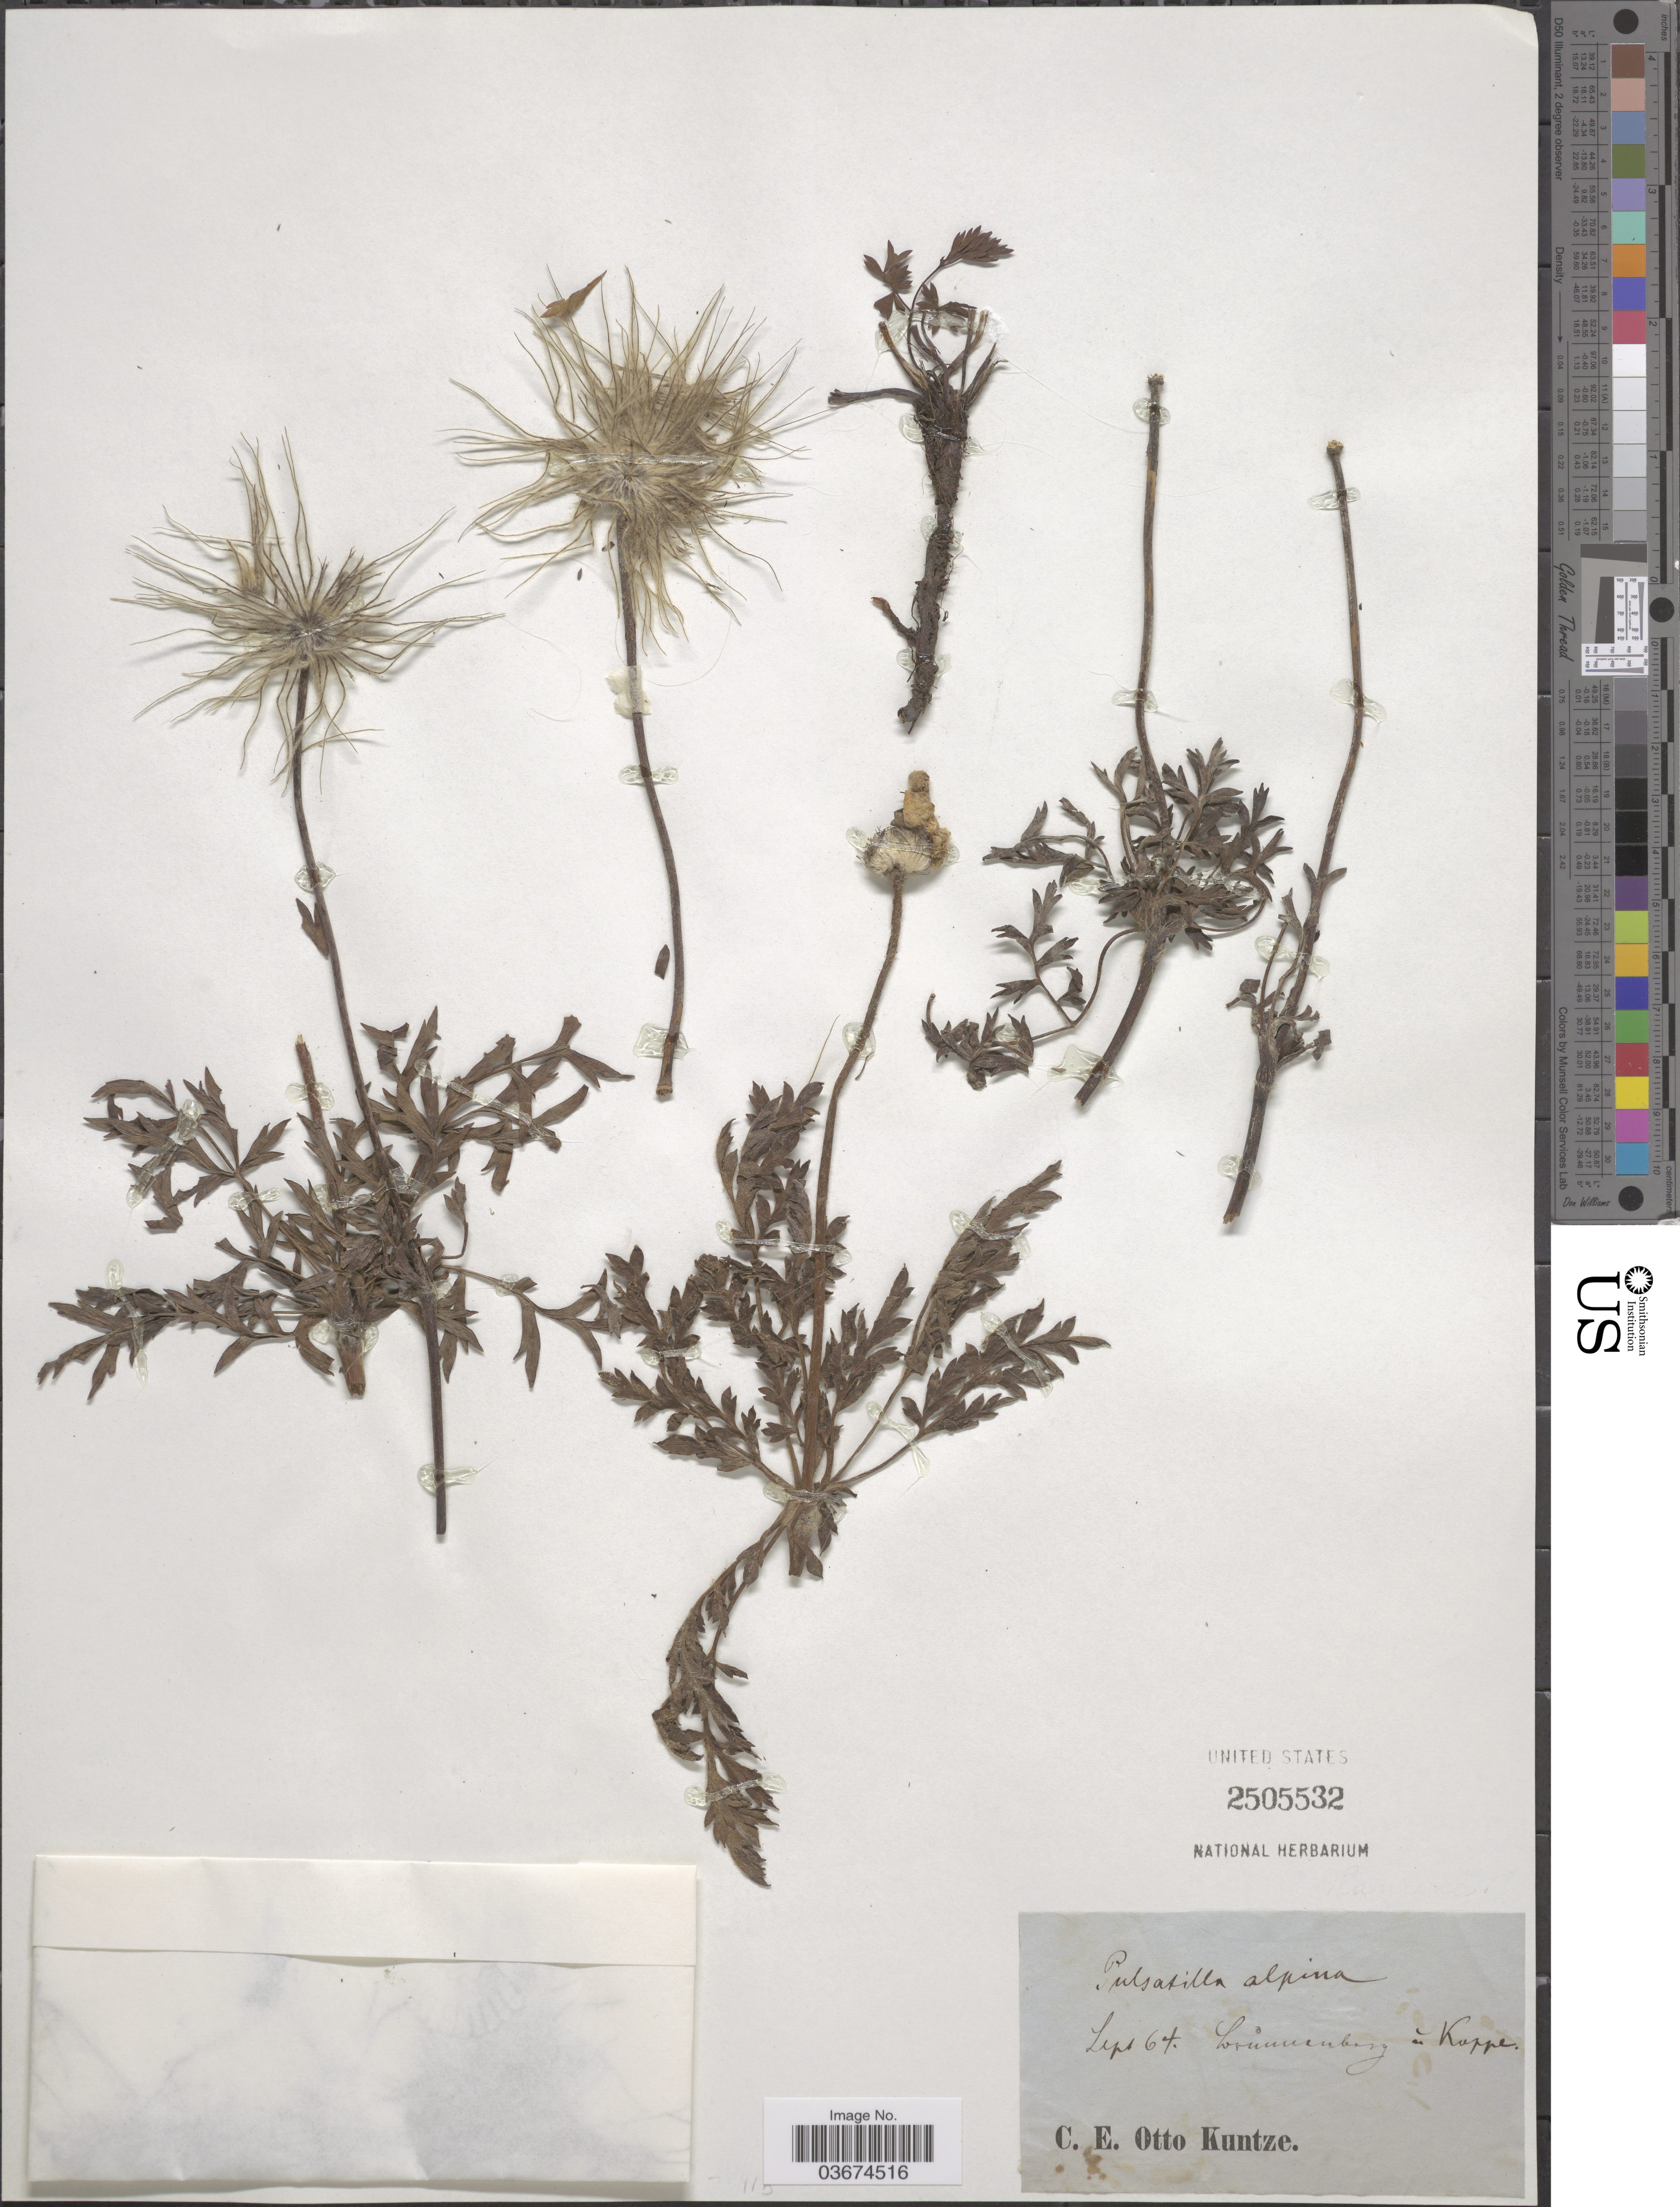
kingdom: Plantae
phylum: Tracheophyta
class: Magnoliopsida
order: Ranunculales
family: Ranunculaceae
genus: Pulsatilla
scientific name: Pulsatilla alpina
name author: Delarbre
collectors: C.E.O. Kuntze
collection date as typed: Transcribed d/m/y: /9/64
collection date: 1864-09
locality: Lounnenberg á Kappe. [interpreted]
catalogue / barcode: US 2505532